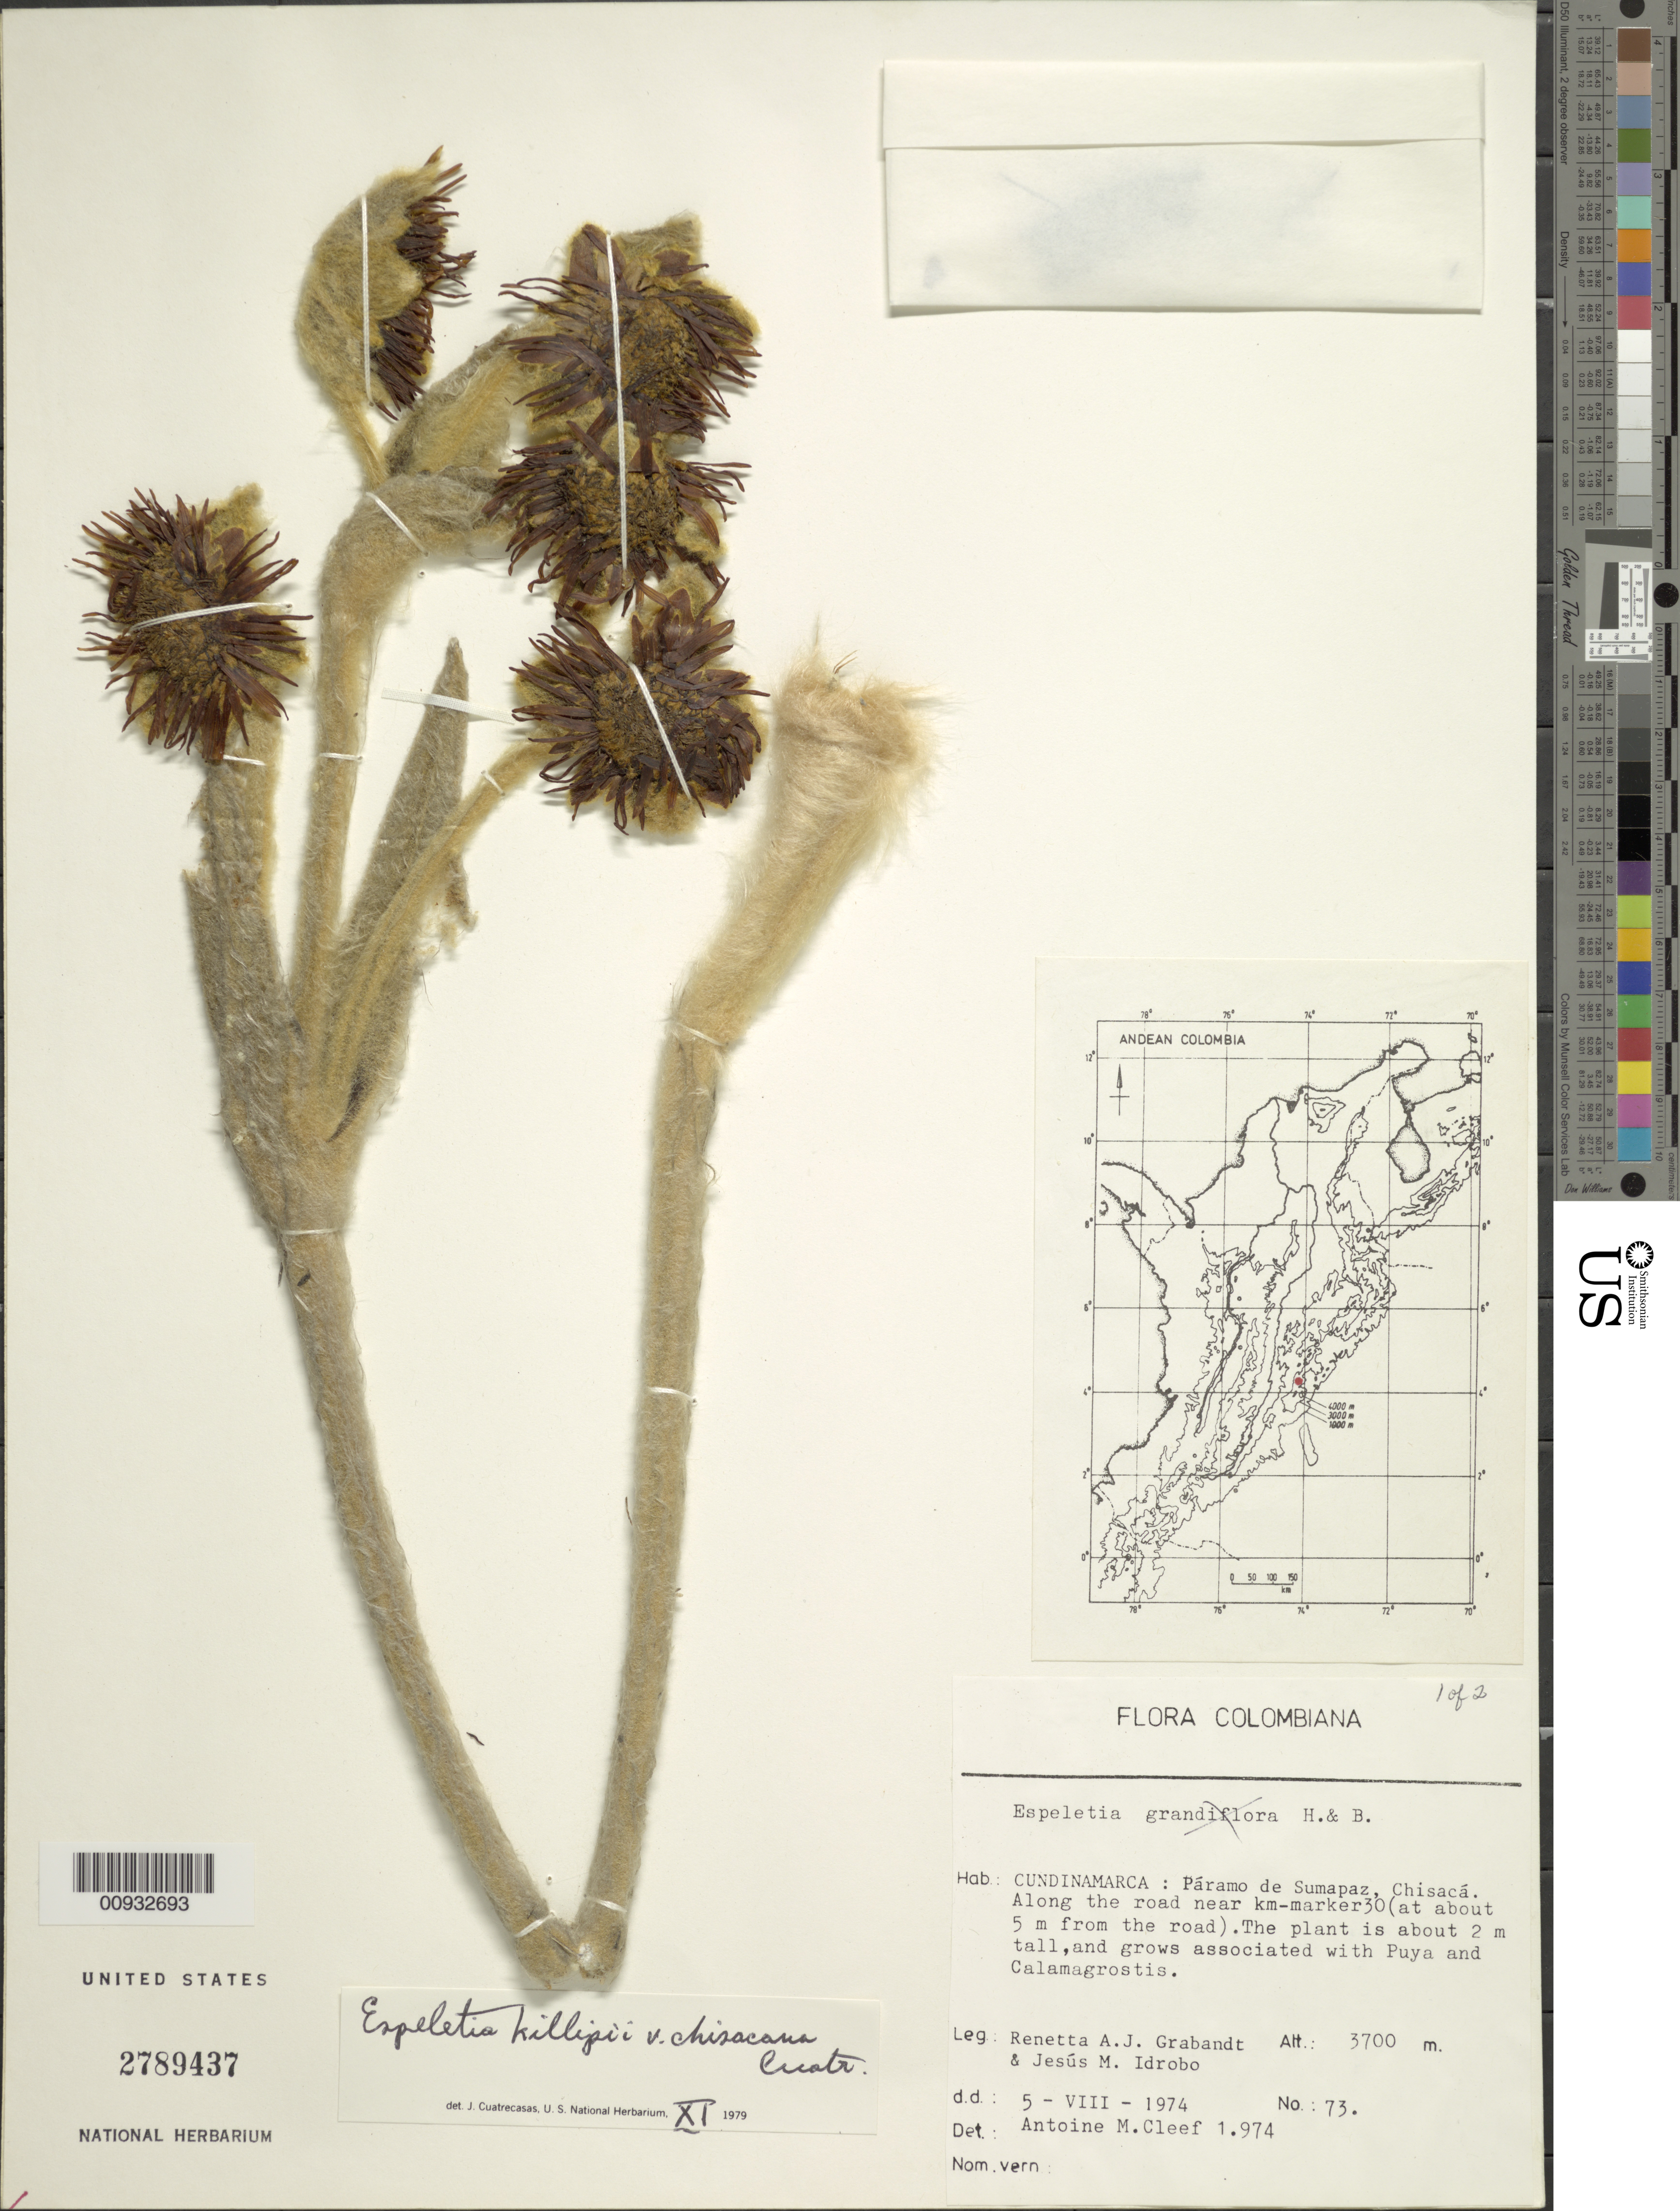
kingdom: Plantae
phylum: Tracheophyta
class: Magnoliopsida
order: Asterales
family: Asteraceae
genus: Espeletia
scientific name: Espeletia killipii var. chisacana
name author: Cuatrec.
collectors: R. Grabandt & J. M. Idrobo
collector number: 73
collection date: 1974-08-05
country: Colombia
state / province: Cundinamarca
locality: Paramo de Sumapaz, Chisaca. Along the road near km-marker30 (at about 5 m from the road)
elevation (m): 3700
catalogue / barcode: US 2789437